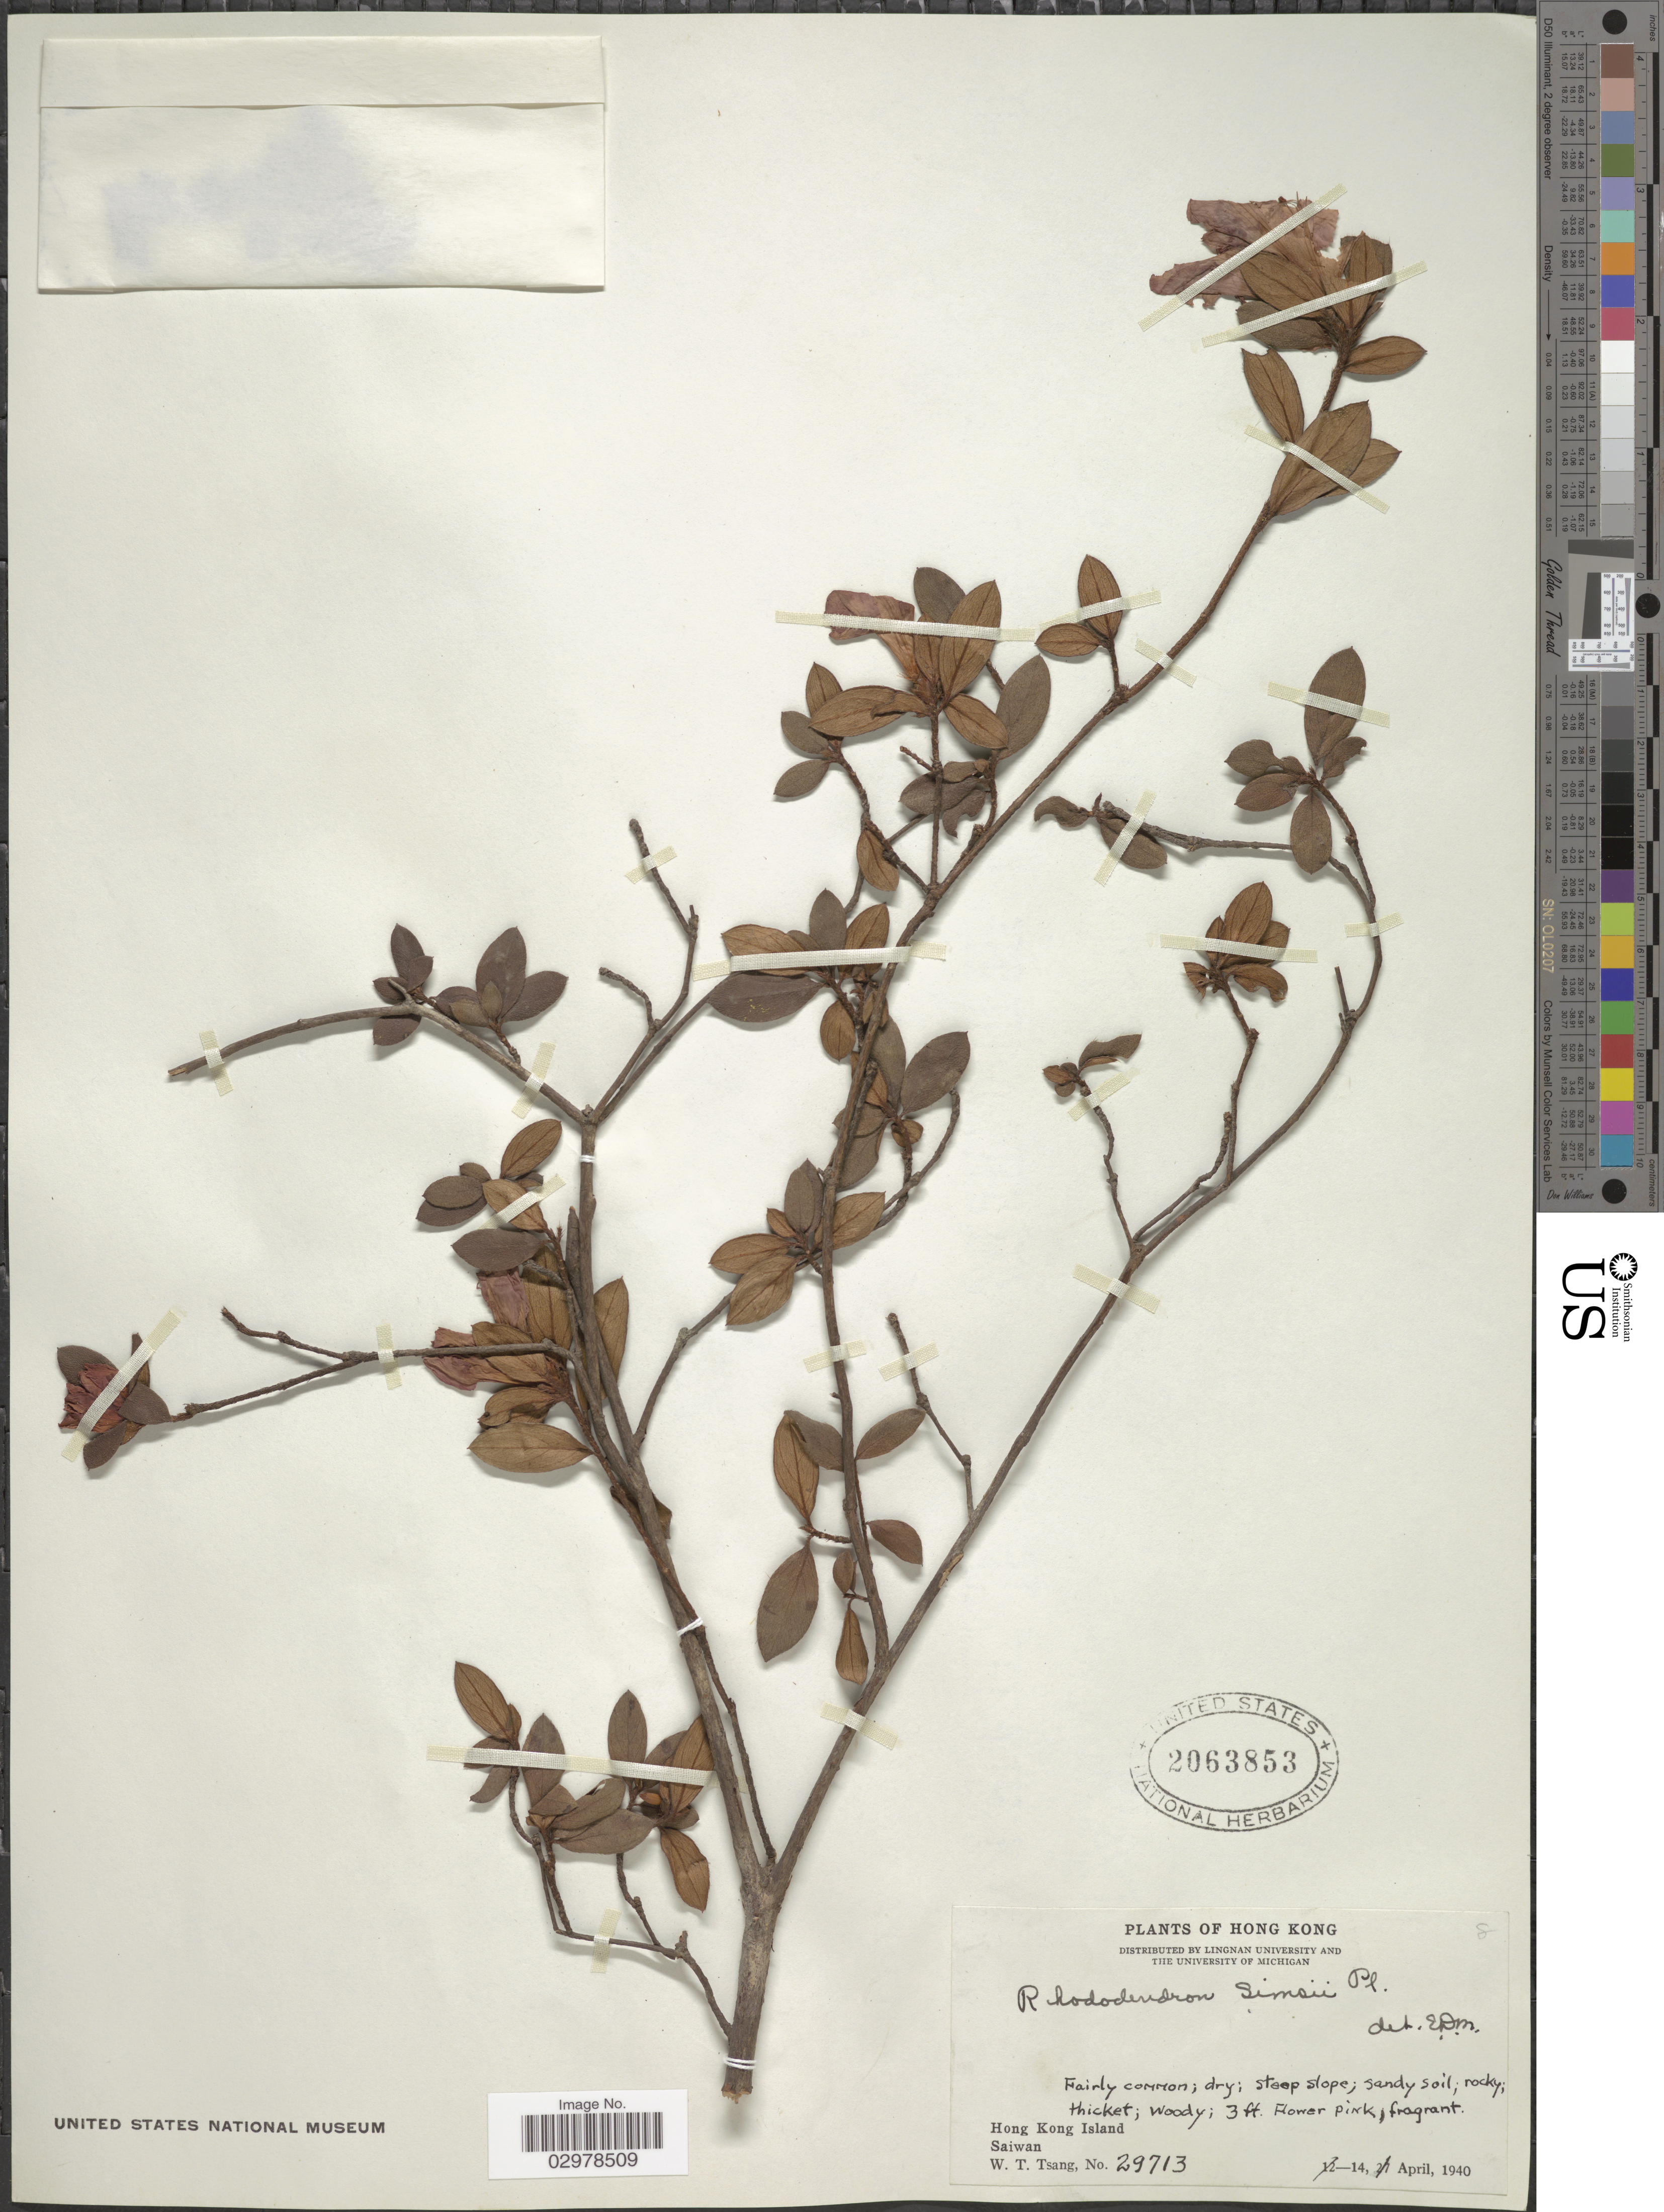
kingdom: Plantae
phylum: Tracheophyta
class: Magnoliopsida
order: Ericales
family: Ericaceae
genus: Rhododendron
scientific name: Rhododendron simsii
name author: Planch.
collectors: W. T. Tsang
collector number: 29713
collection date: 1940-04-14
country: China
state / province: Hong Kong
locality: Hong Kong Island, Saiwan.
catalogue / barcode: US 2063853